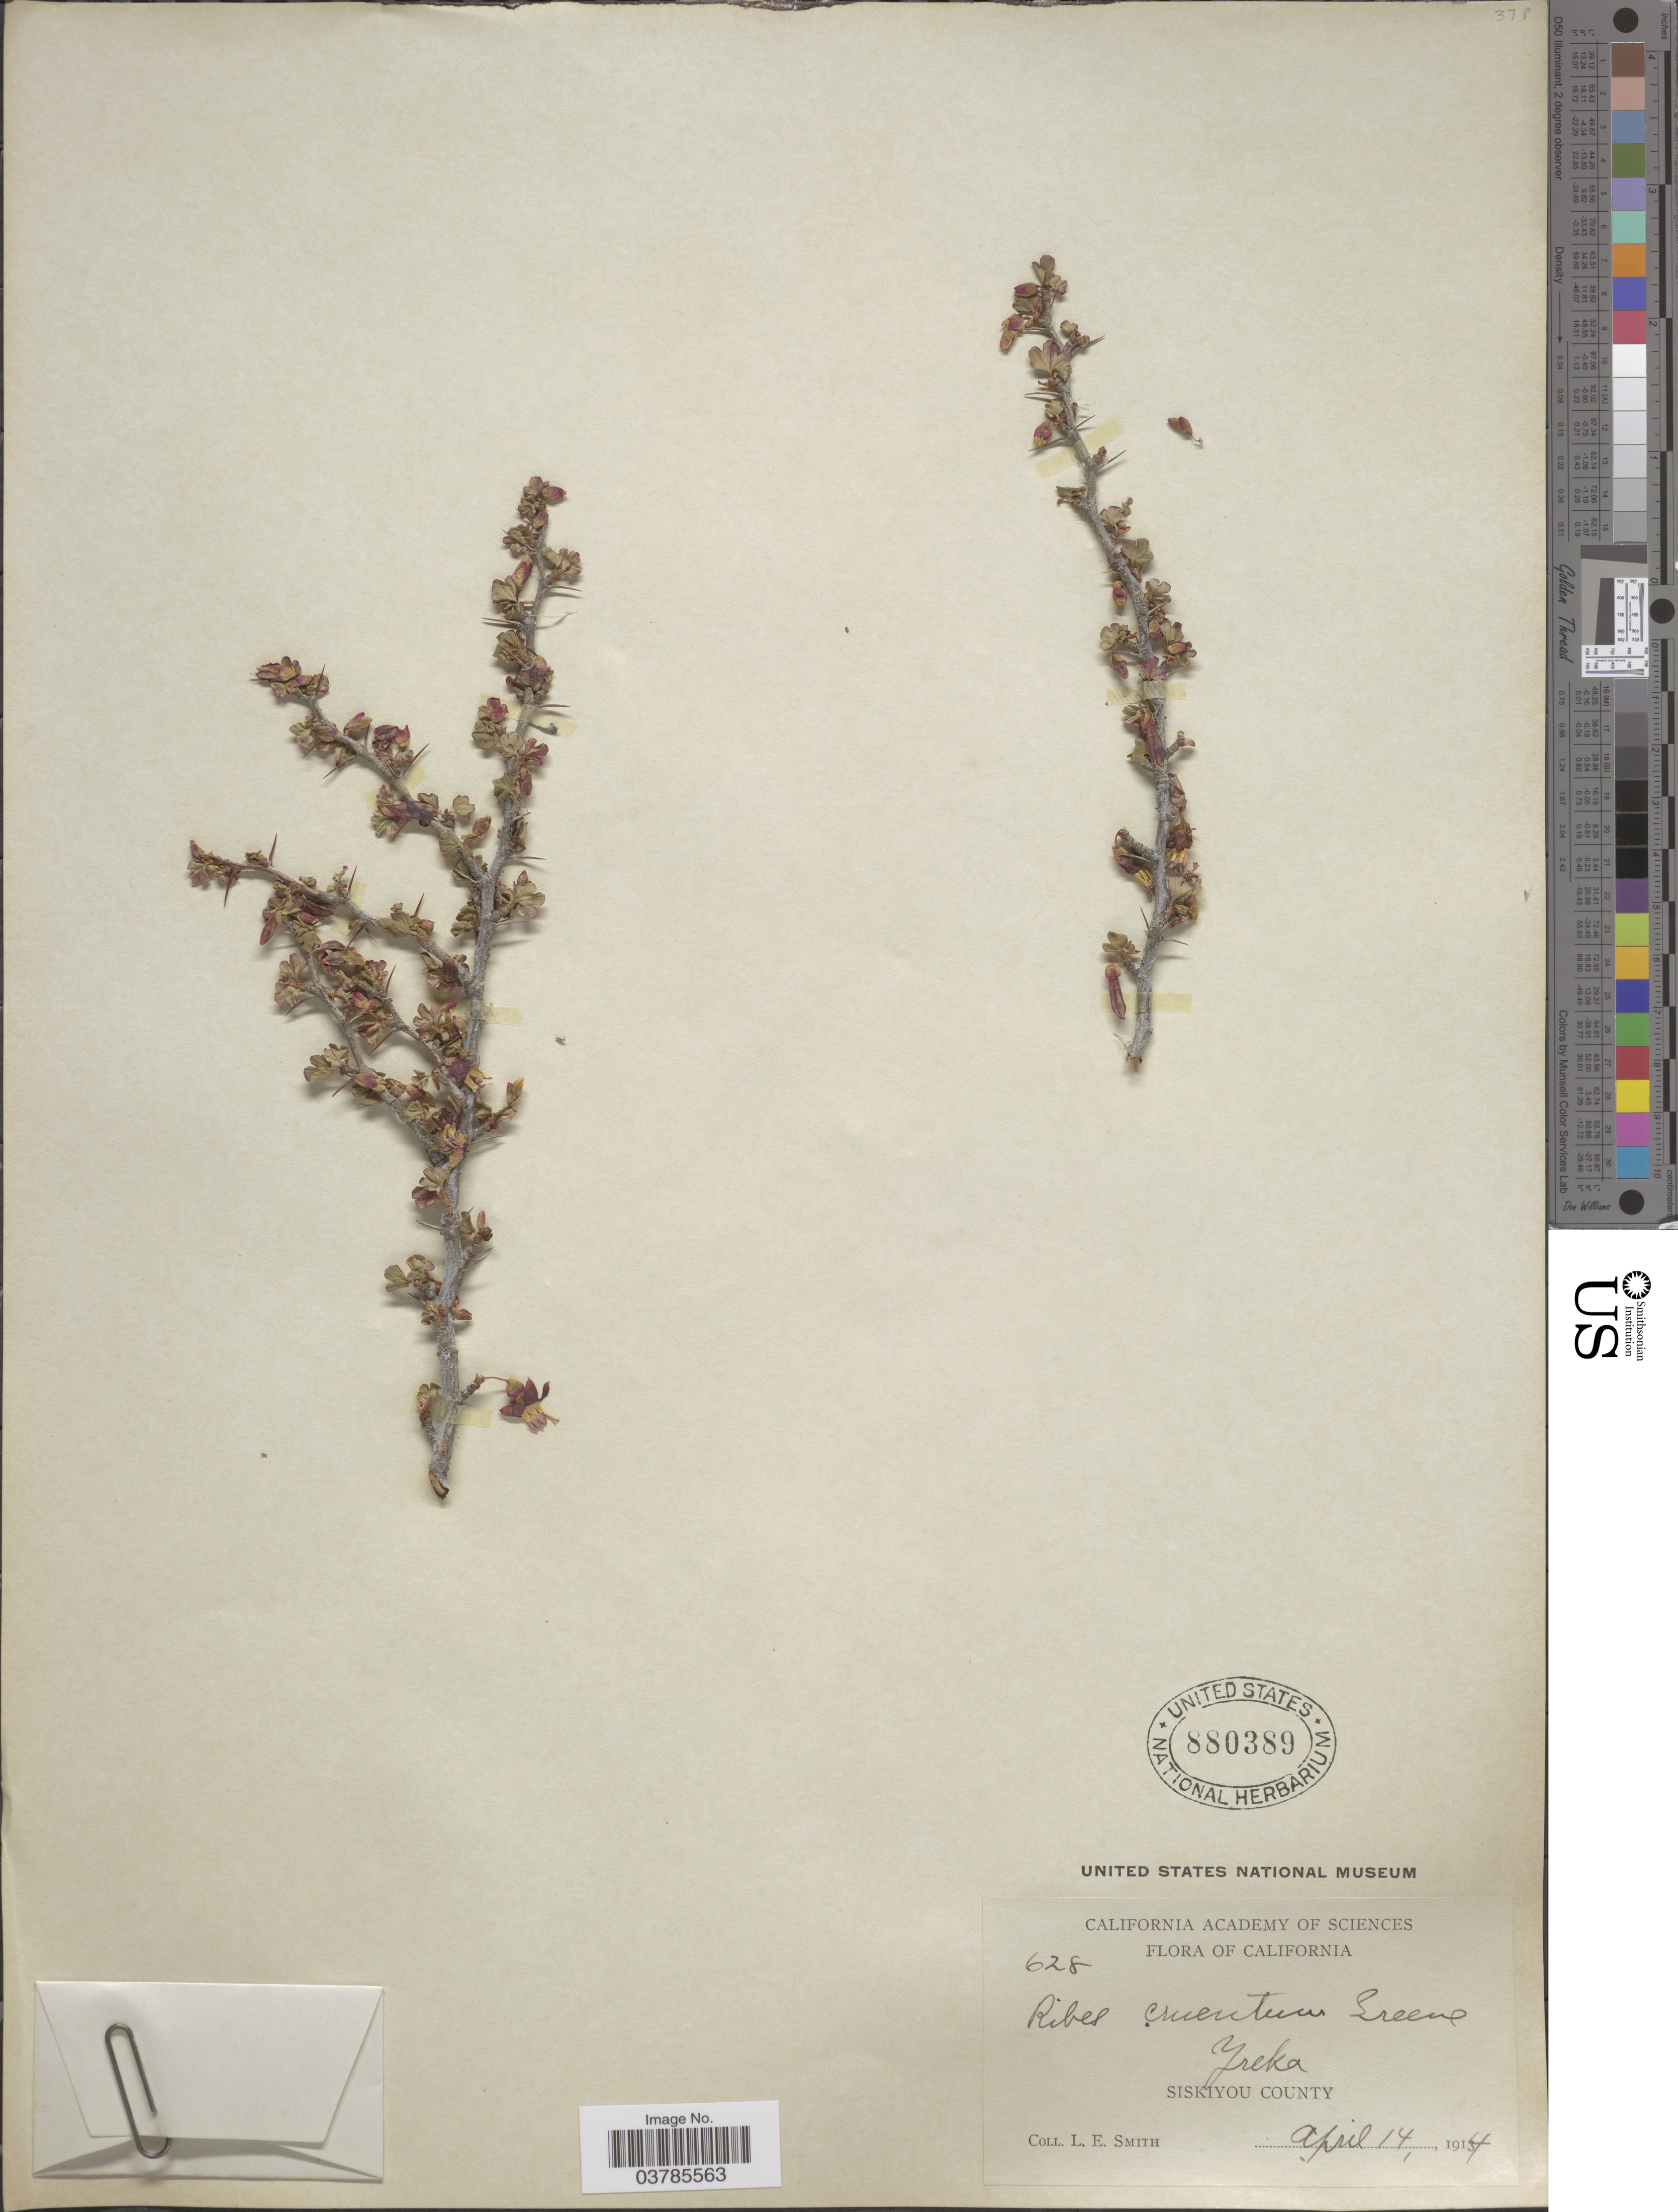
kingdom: Plantae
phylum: Tracheophyta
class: Magnoliopsida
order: Saxifragales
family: Grossulariaceae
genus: Ribes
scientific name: Ribes roezlii var. cruentum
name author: (Greene) Rehder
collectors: L. E. Smith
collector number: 628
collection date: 1914-04-14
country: United States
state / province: California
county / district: Siskiyou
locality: Yreka. Siskiyou County.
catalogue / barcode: US 880389